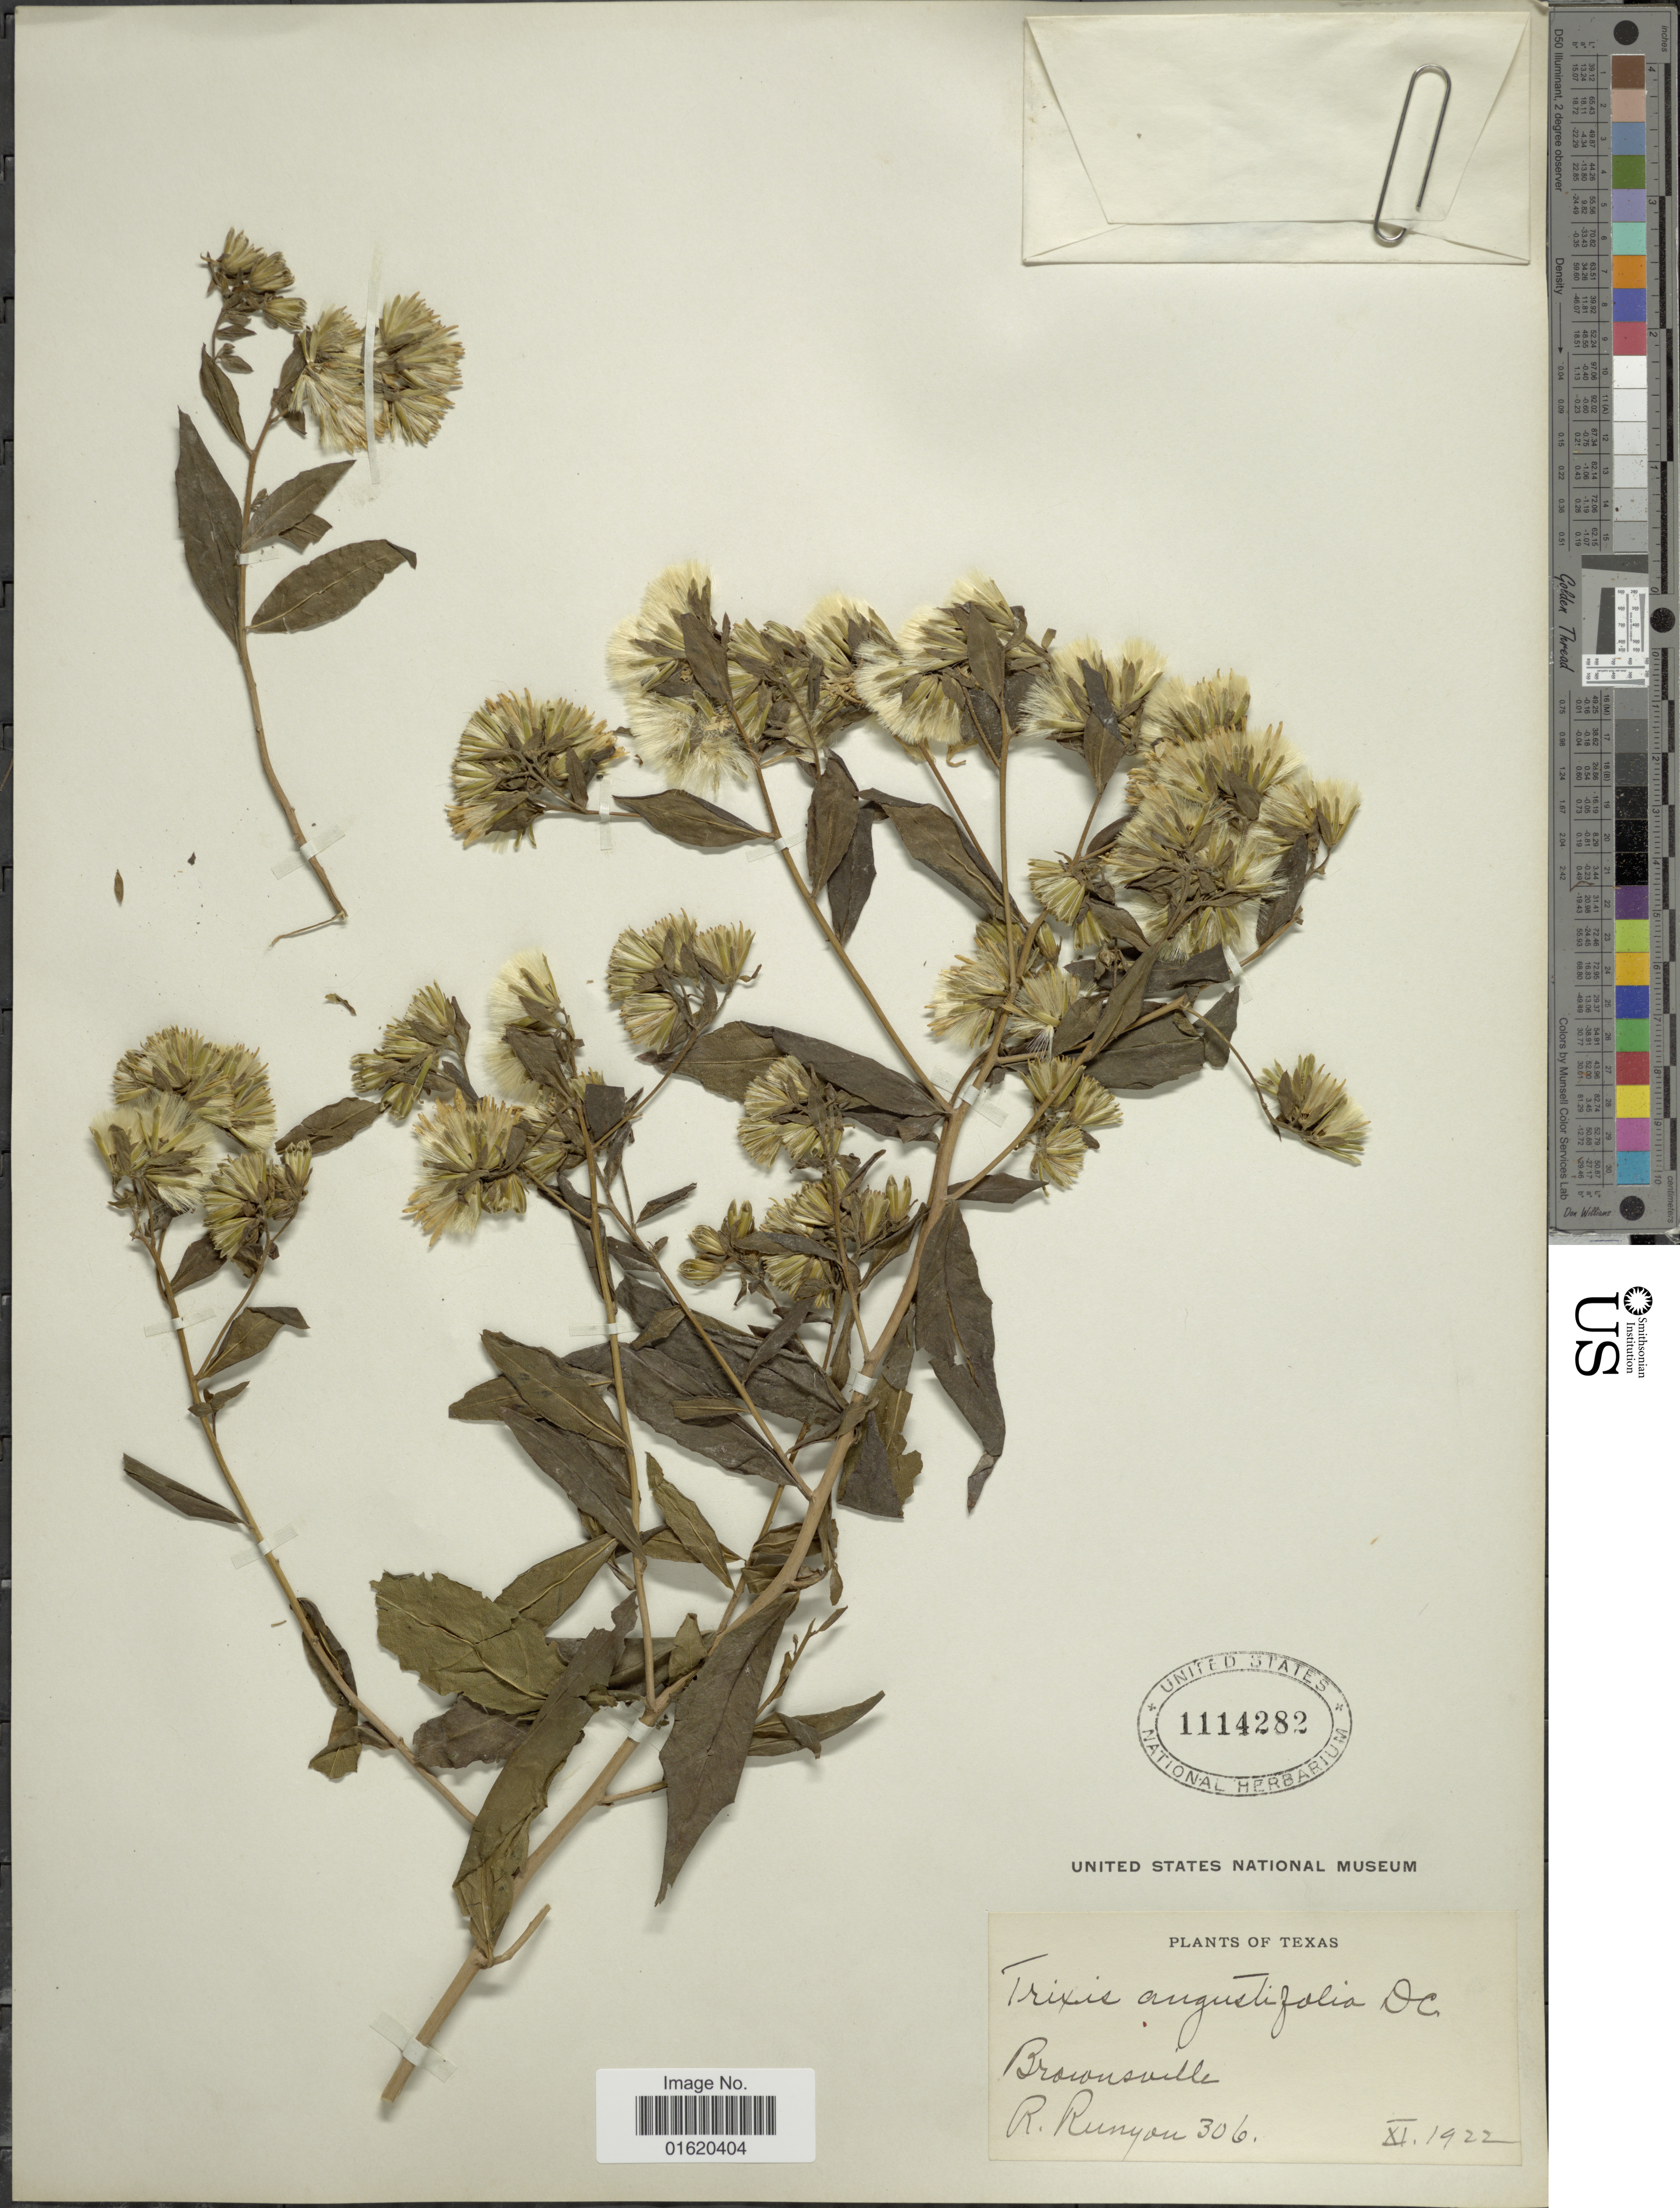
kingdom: Plantae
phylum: Tracheophyta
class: Magnoliopsida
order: Asterales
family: Asteraceae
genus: Trixis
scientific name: Trixis radialis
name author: (L.) Kuntze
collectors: R. Runyon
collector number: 306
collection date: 1922-11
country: United States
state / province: Texas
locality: Brownsville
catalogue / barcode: US 1114282